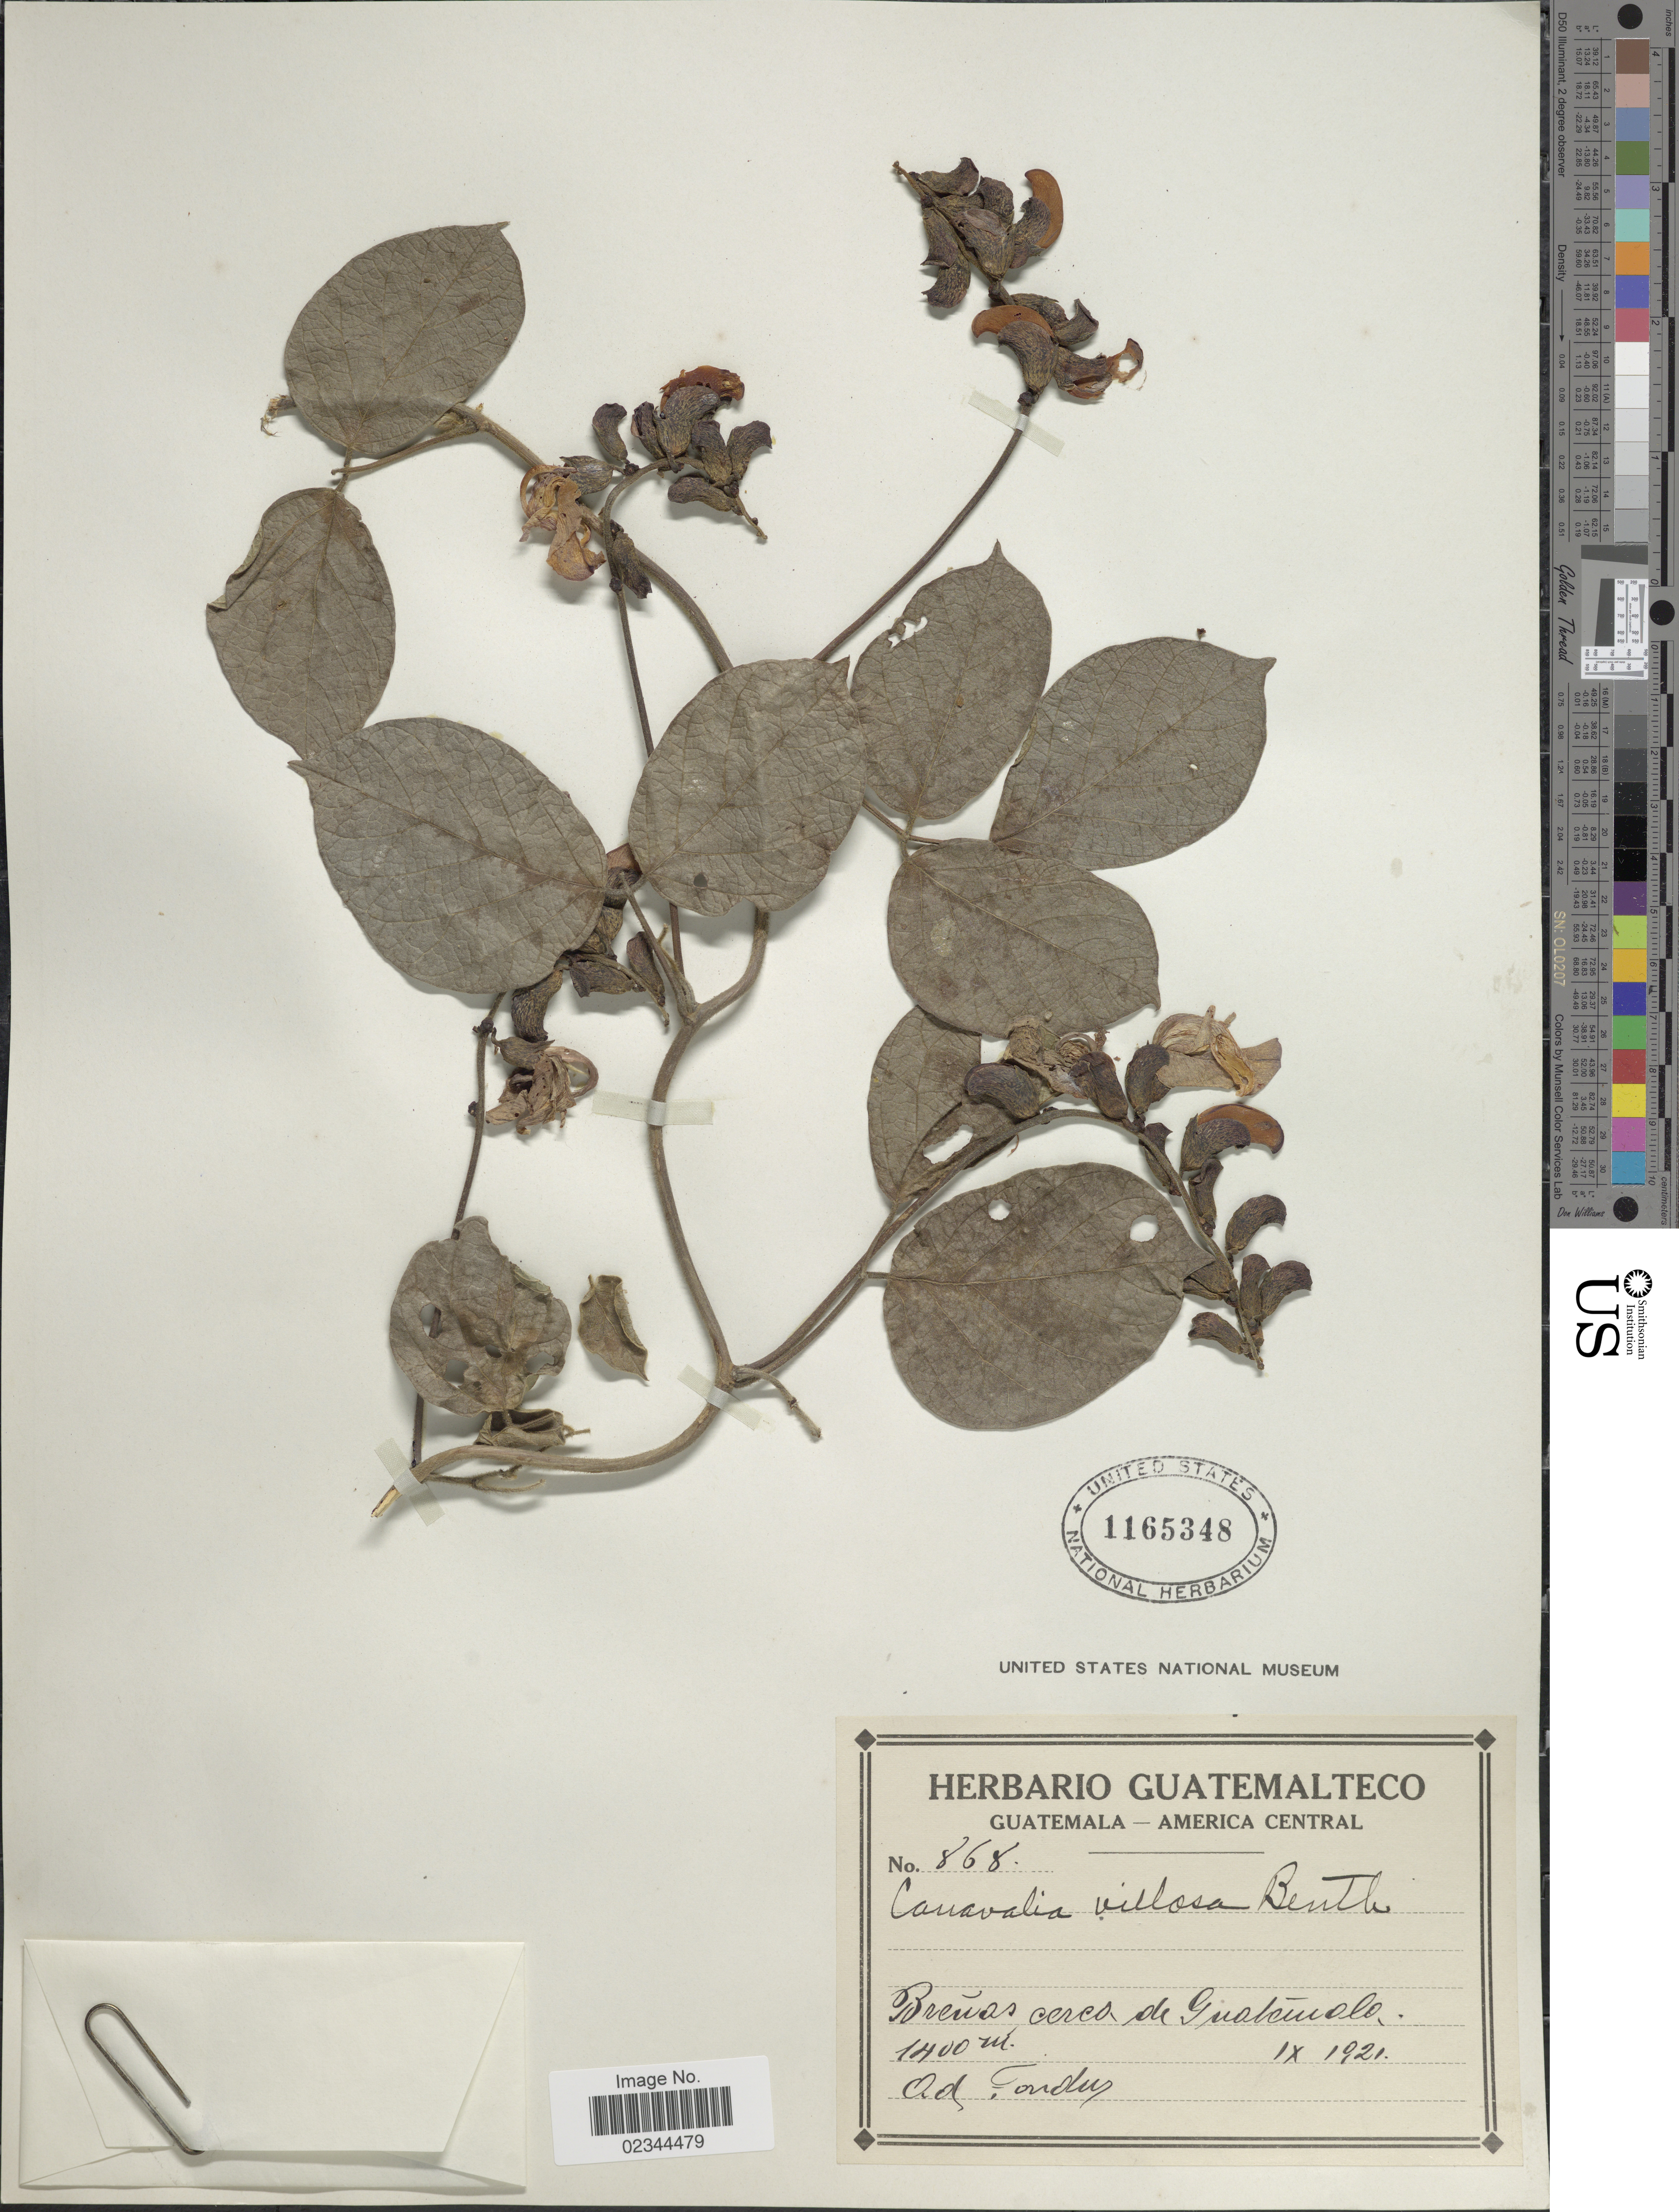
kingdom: Plantae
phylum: Tracheophyta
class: Magnoliopsida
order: Fabales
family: Fabaceae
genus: Canavalia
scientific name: Canavalia villosa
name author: Benth.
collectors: A. Tonduz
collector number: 868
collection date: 1921-09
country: Guatemala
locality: Brenas cerca de Guatemala.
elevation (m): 1400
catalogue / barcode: US 1165348